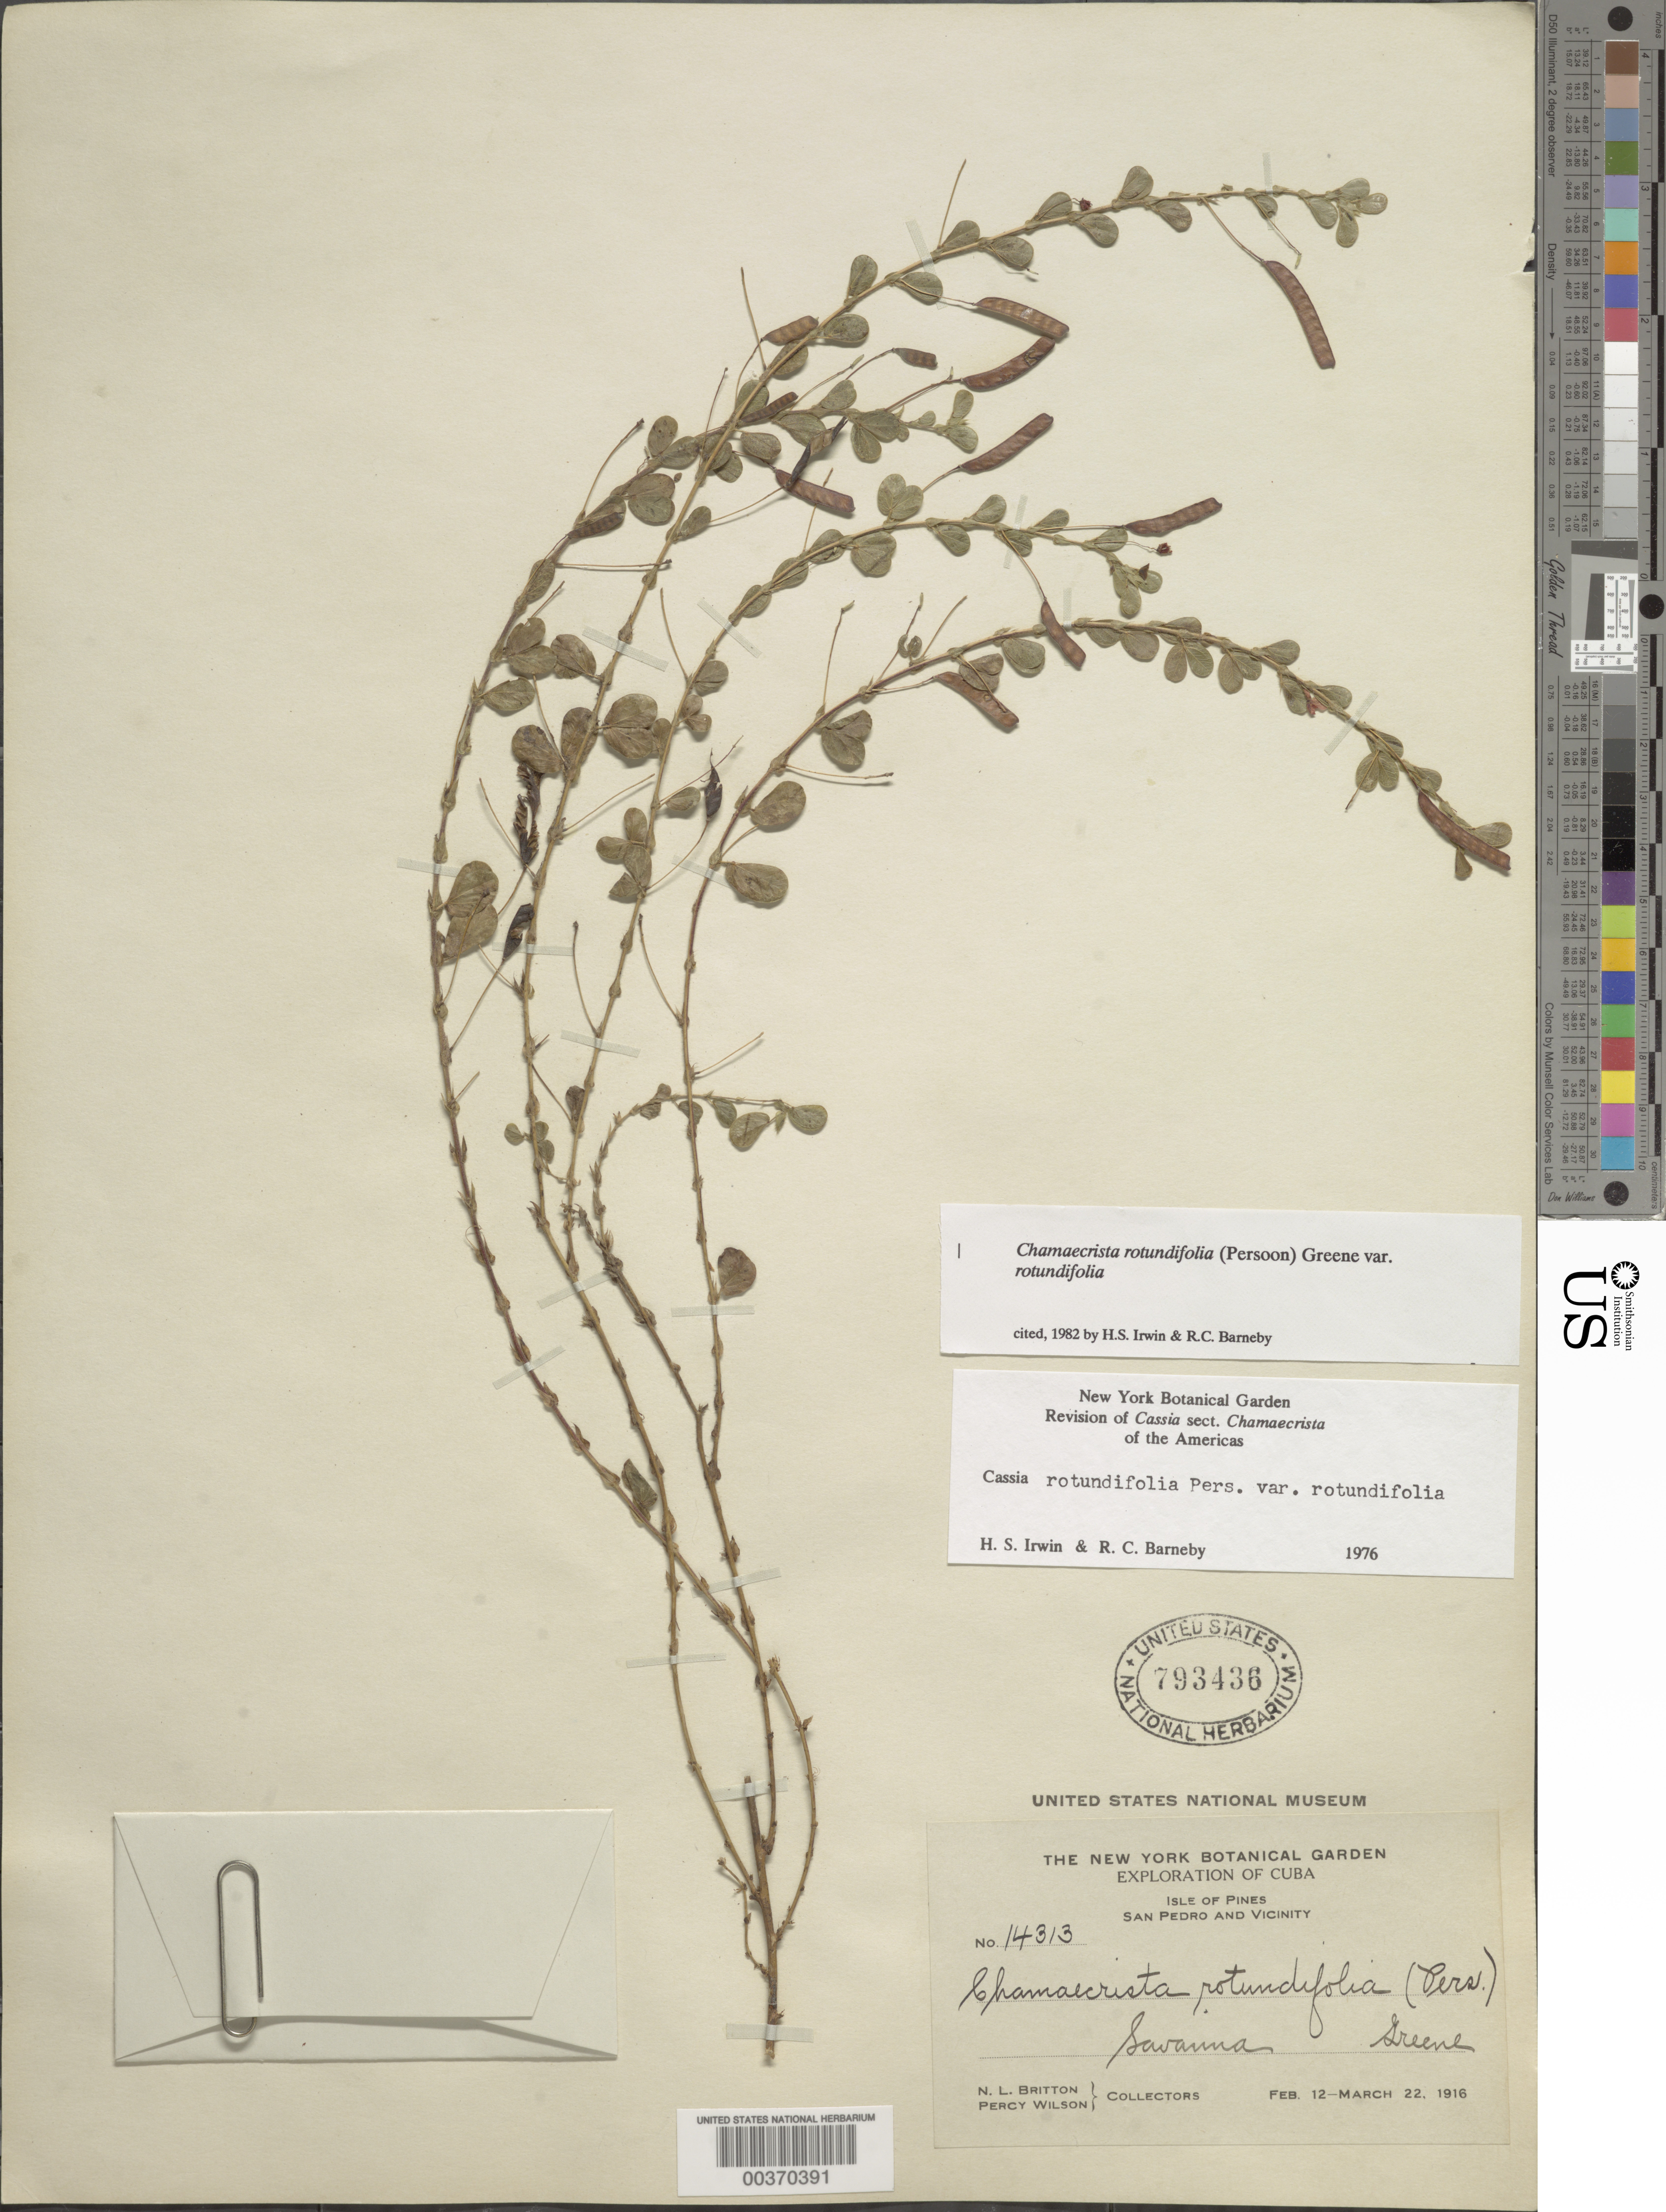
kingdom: Plantae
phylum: Tracheophyta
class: Magnoliopsida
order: Fabales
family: Fabaceae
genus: Chamaecrista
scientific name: Chamaecrista rotundifolia var. rotundifolia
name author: (Pers.) Greene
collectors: N. Britton & P. Wilson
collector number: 14313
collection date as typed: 12 Feb 1916 to 22 Mar 1916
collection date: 1916-02-12/1916-03-22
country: Cuba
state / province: Isla de La Juventud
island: Isla de La Juventud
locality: San pedro and vicinity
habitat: Savanna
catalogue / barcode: US 793436